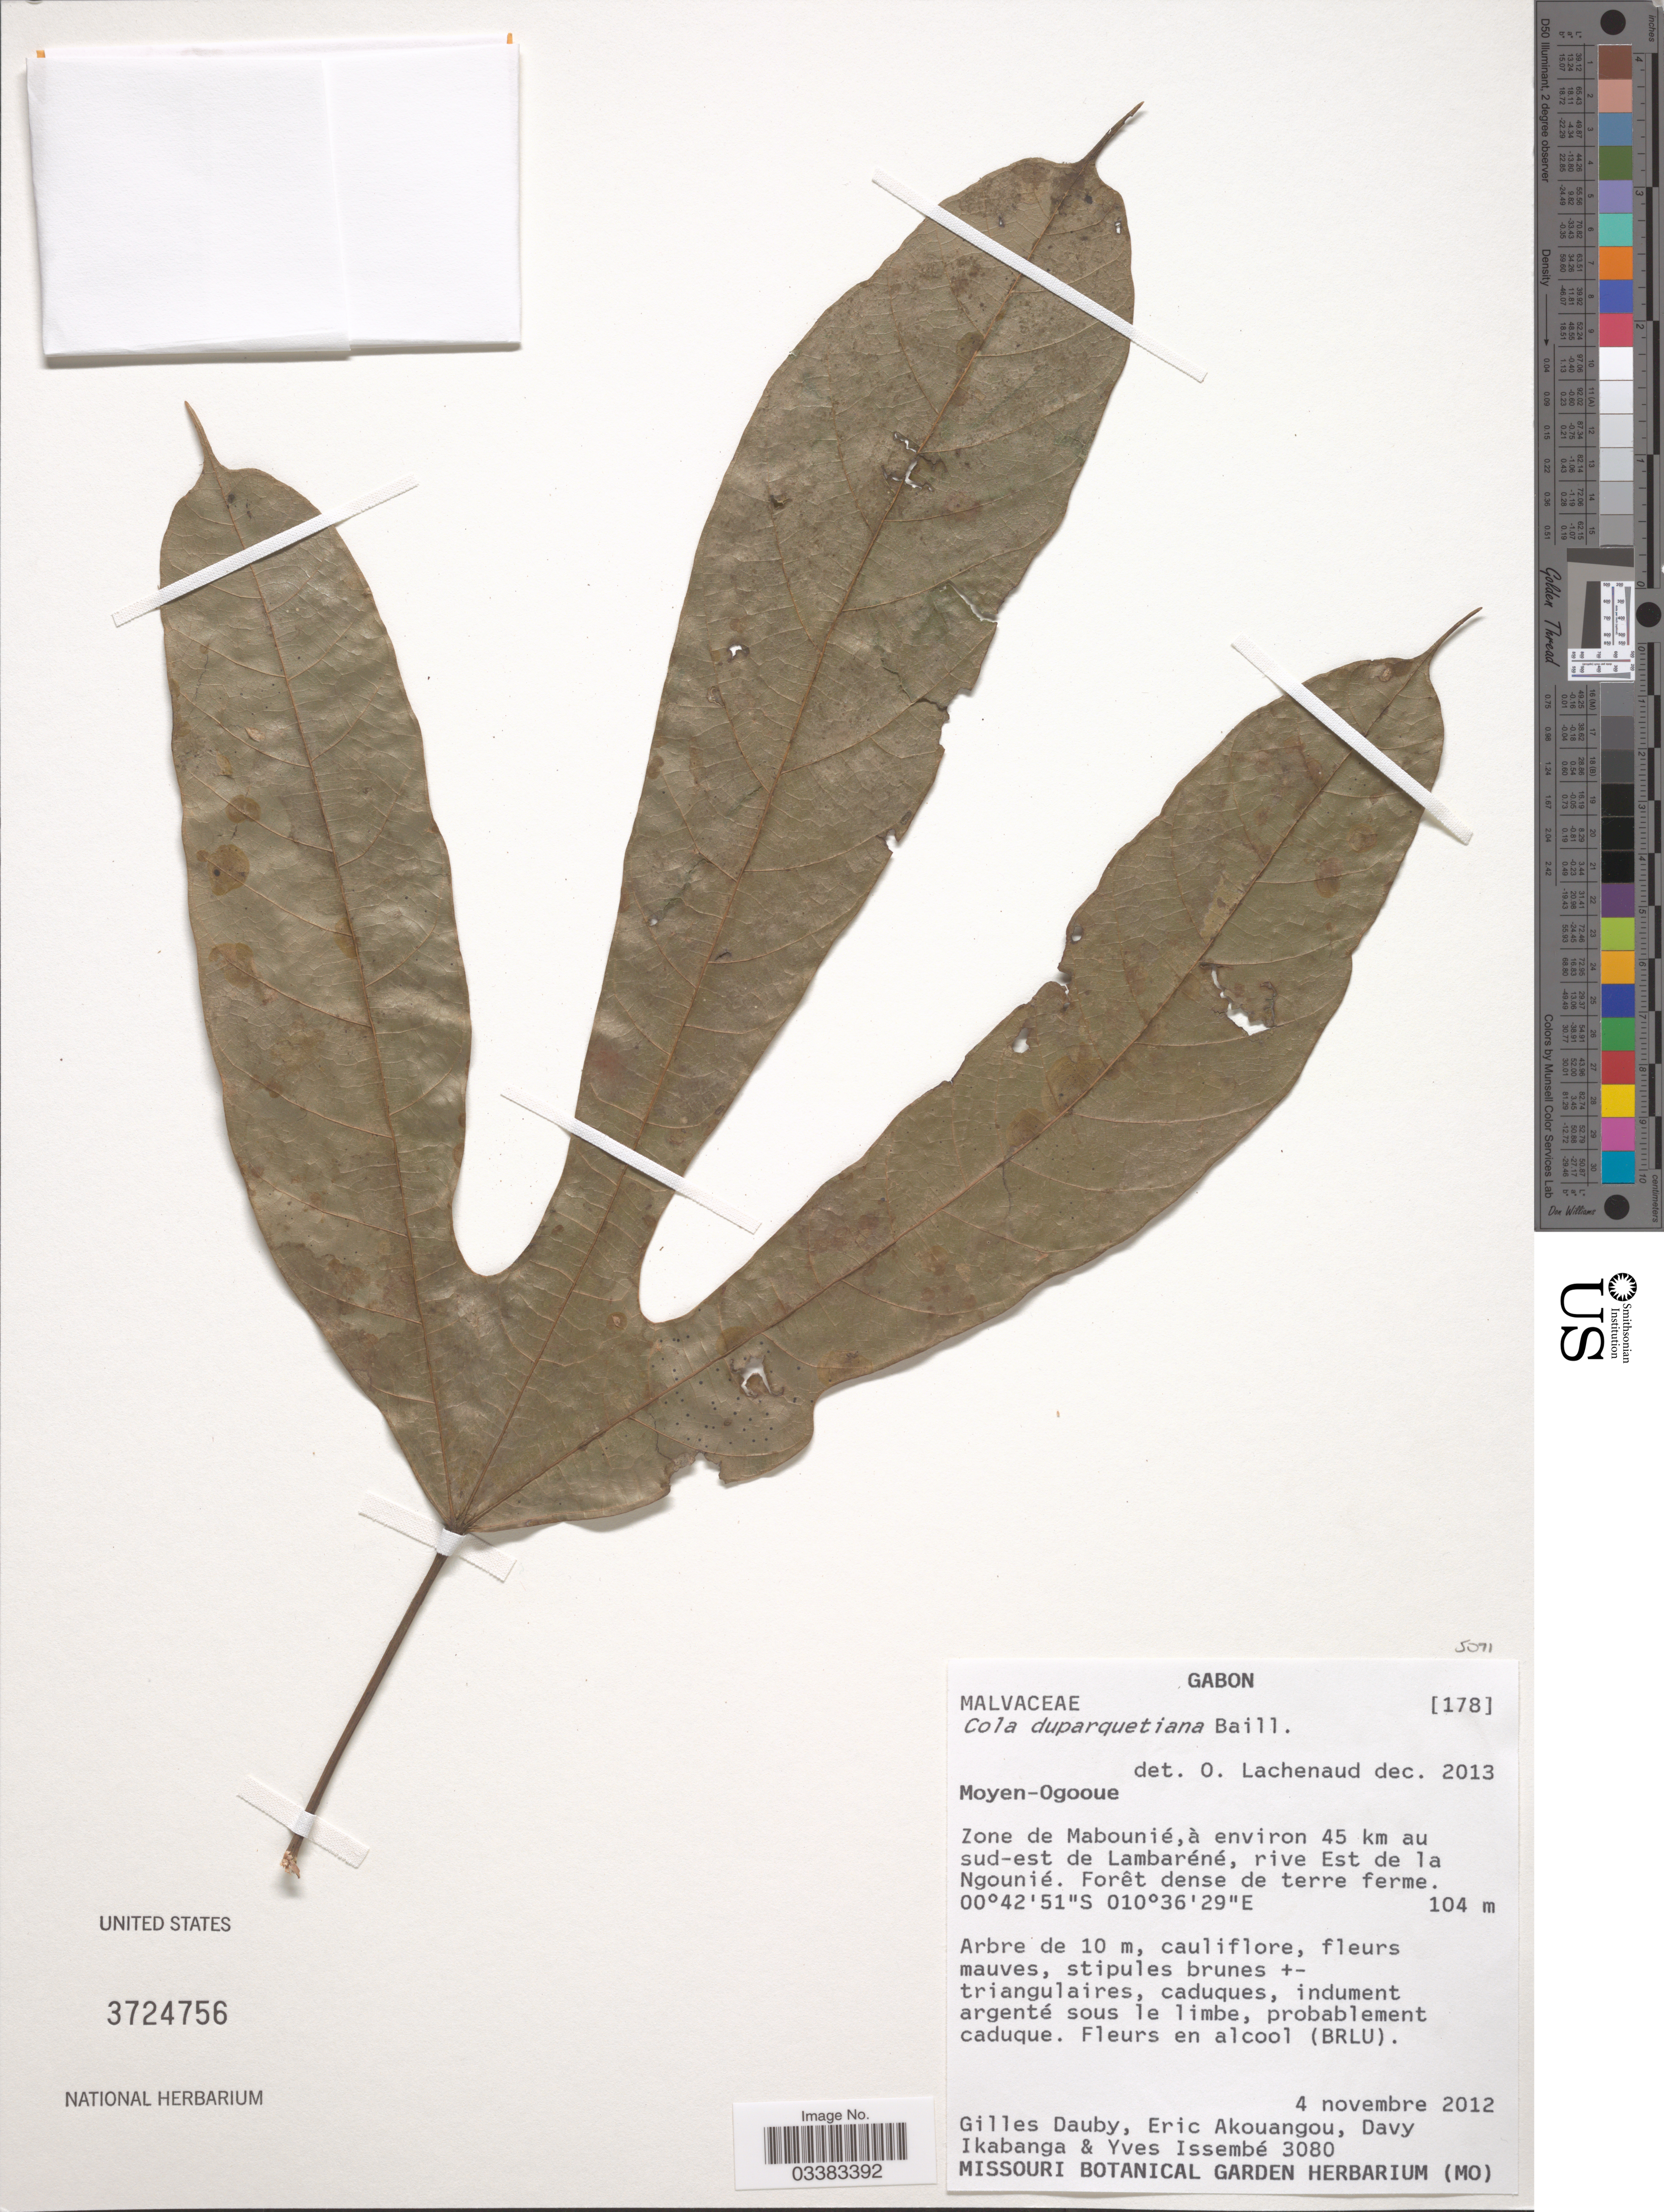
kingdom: Plantae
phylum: Tracheophyta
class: Magnoliopsida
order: Malvales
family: Malvaceae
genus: Cola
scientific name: Cola duparquetiana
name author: Baill.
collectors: G. Dauby, E. Akouangou, D. Ikabanga & Y. Issembé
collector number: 3080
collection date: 2012-11-04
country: Gabon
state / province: Moyen-Ogooue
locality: Zone de Mabounié, à environ 45 km au sud-est de Lambaréné, rive Est de la Ngounié.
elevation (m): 104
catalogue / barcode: US 3724756